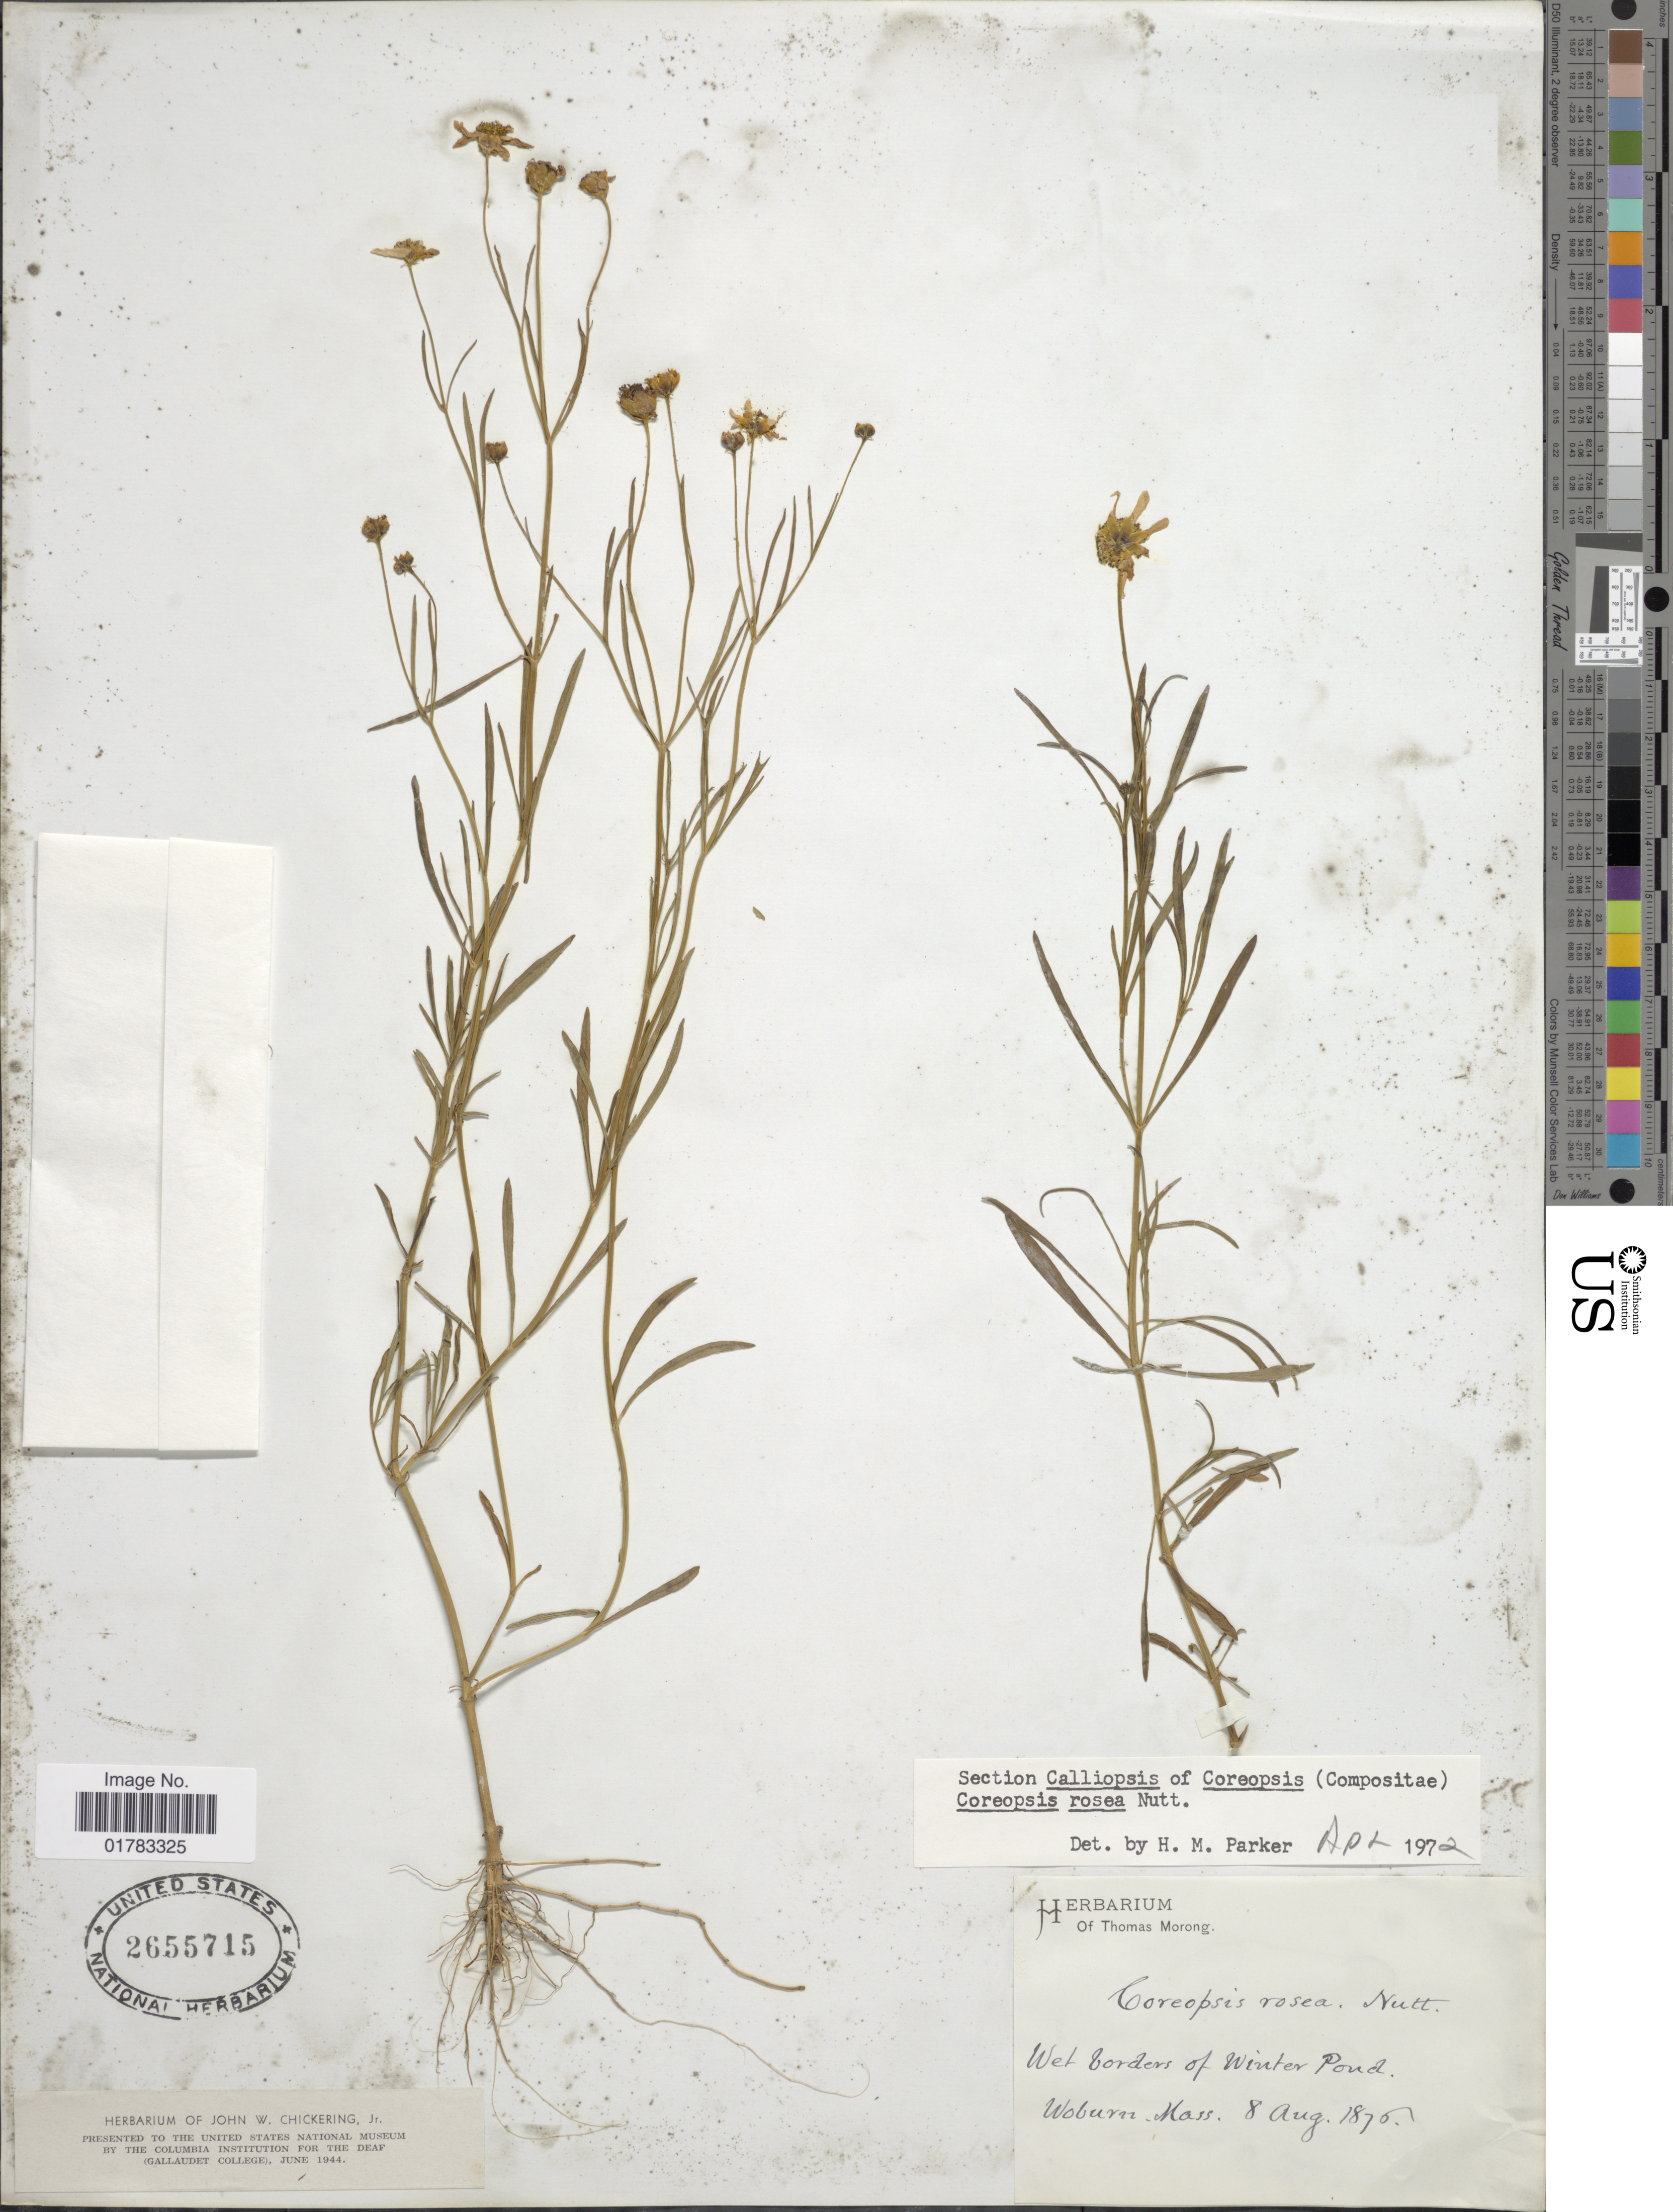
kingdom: Plantae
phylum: Tracheophyta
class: Magnoliopsida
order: Asterales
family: Asteraceae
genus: Coreopsis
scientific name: Coreopsis rosea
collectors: ex herb. of Thomas Wong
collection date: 1875-08-08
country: United States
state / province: Massachusetts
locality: Wet borders of Winter Pond, Woburn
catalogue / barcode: US 2655715